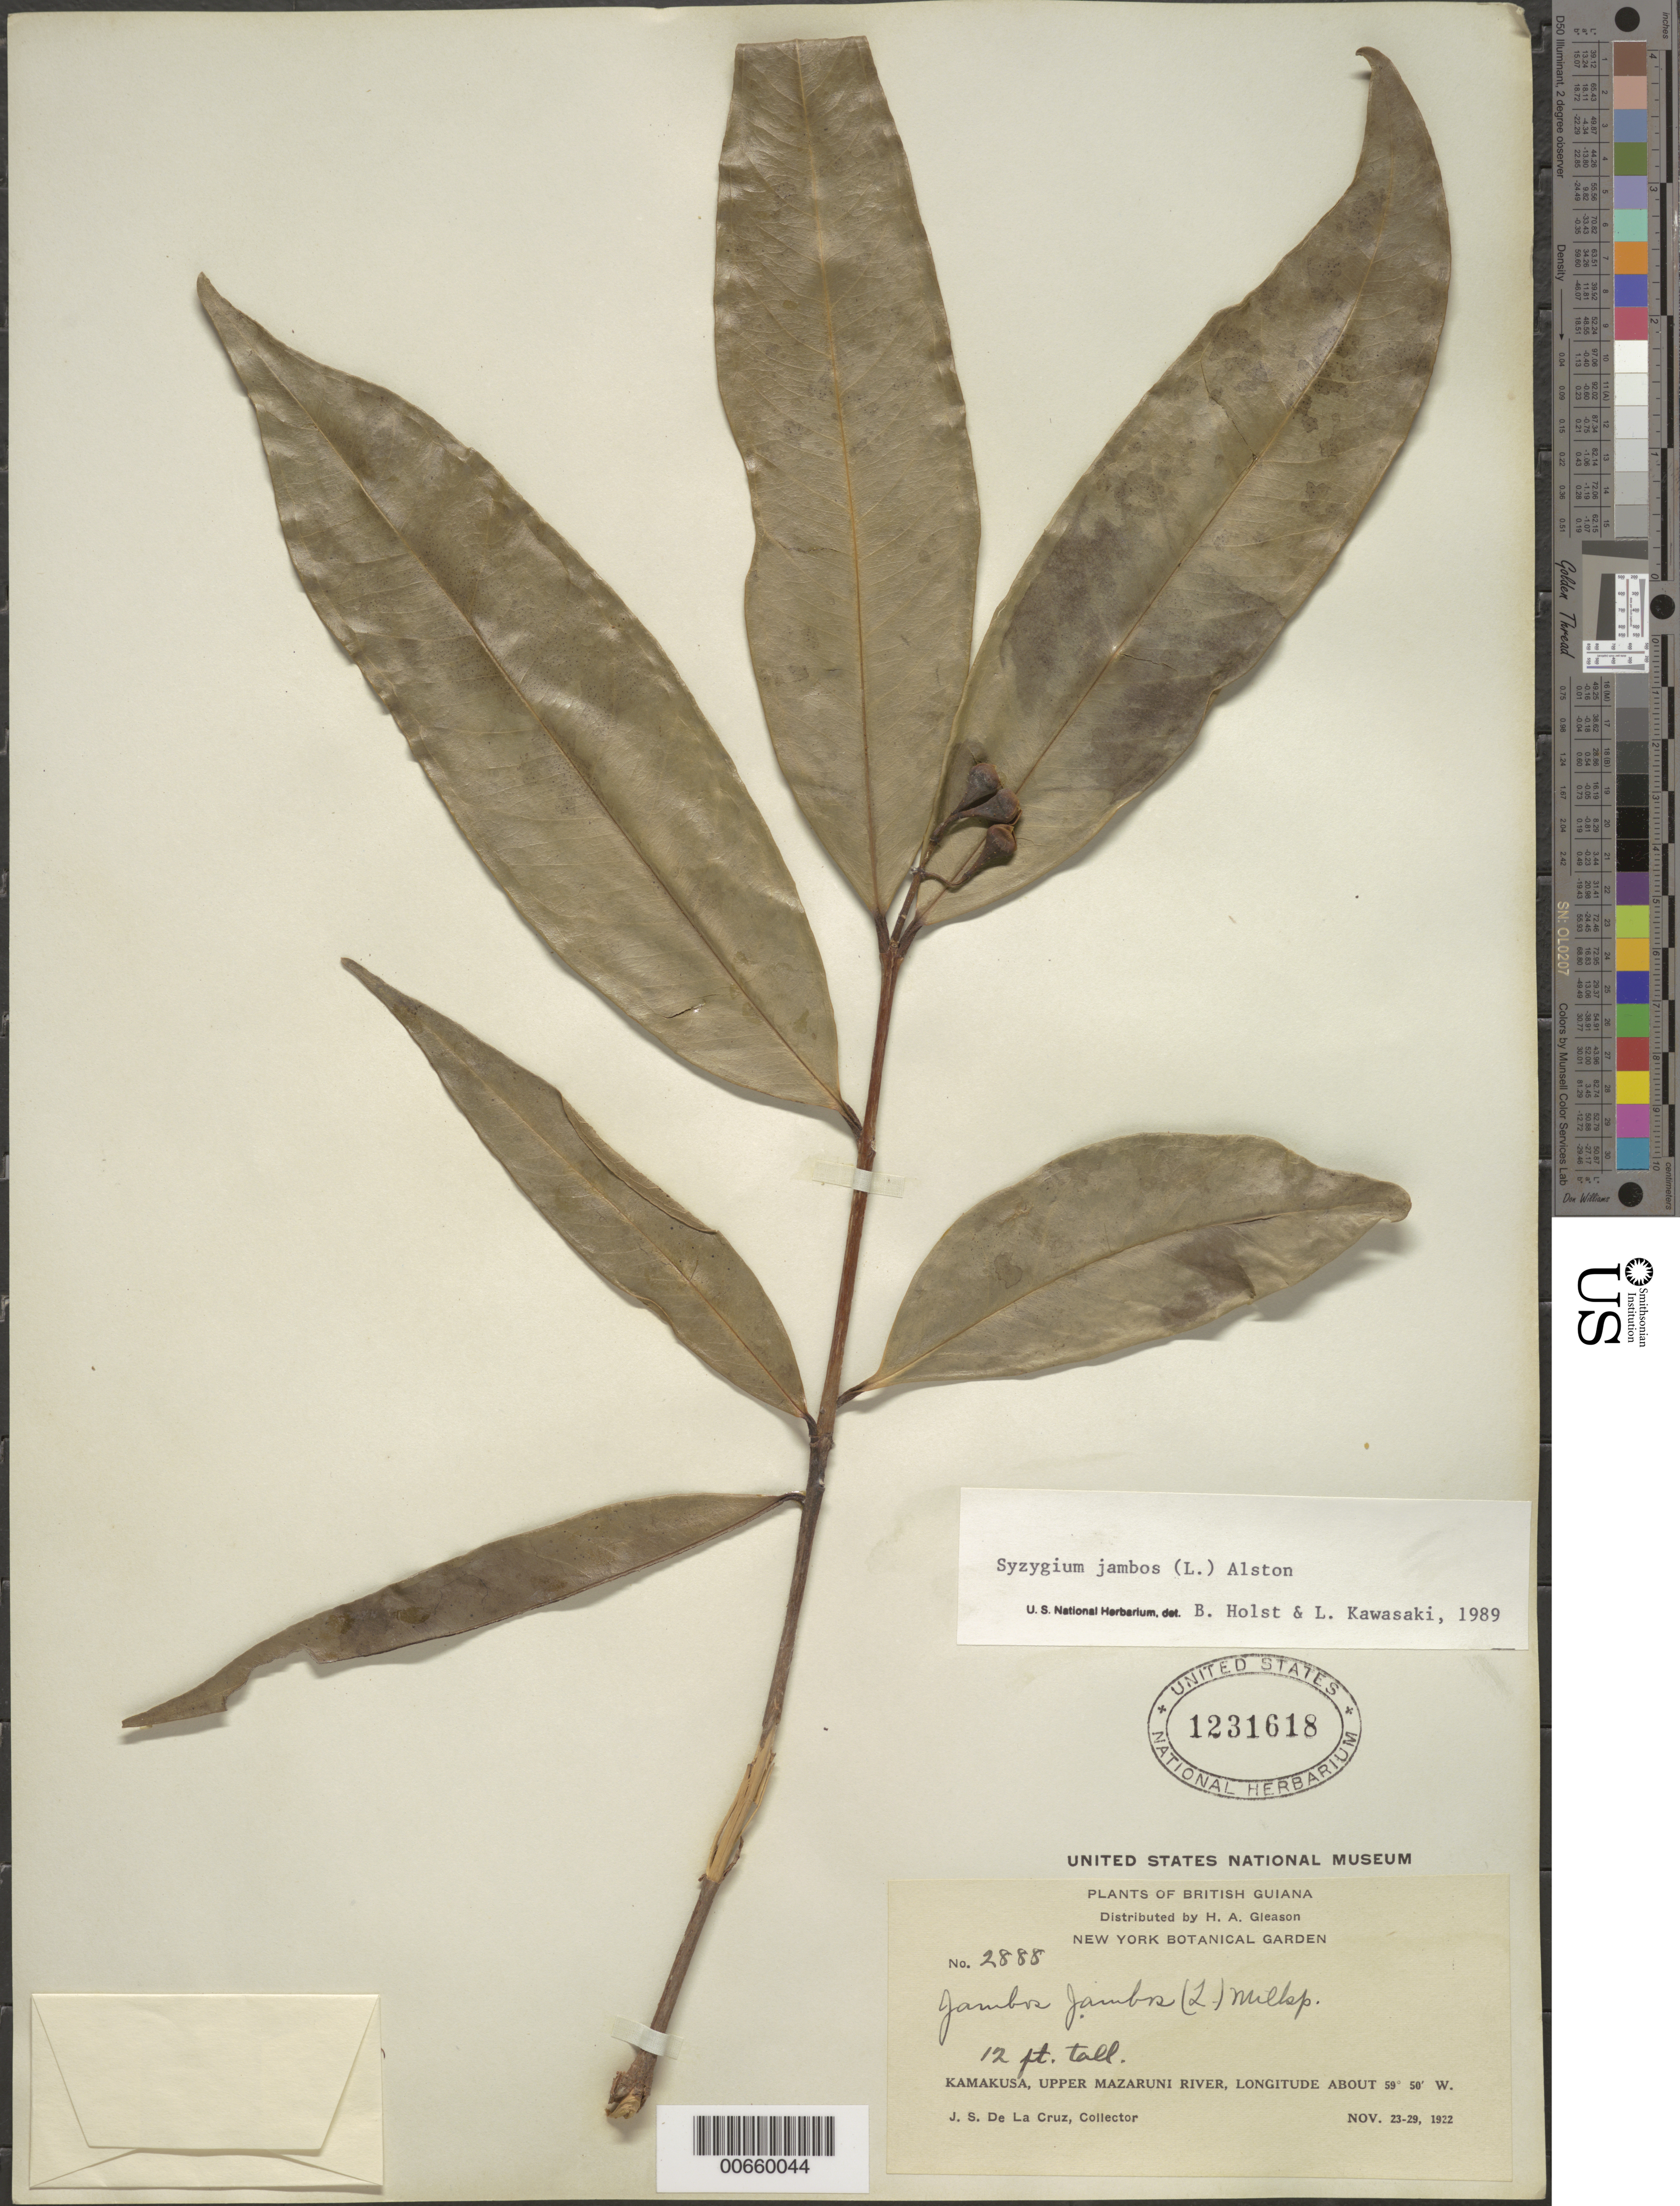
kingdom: Plantae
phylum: Tracheophyta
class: Magnoliopsida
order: Myrtales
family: Myrtaceae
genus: Syzygium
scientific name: Syzygium jambos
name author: (L.) Alston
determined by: Holst, Bruce K.; Kawasaki, María L.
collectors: J. S. de la Cruz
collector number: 2888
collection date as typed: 23-Nov-22 to 29-Nov-22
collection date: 1922-11-23/1922-11-29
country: Guyana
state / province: Cuyuni-Mazaruni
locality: Kamakusa, Upper Mazaruni R.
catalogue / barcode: US 1231618